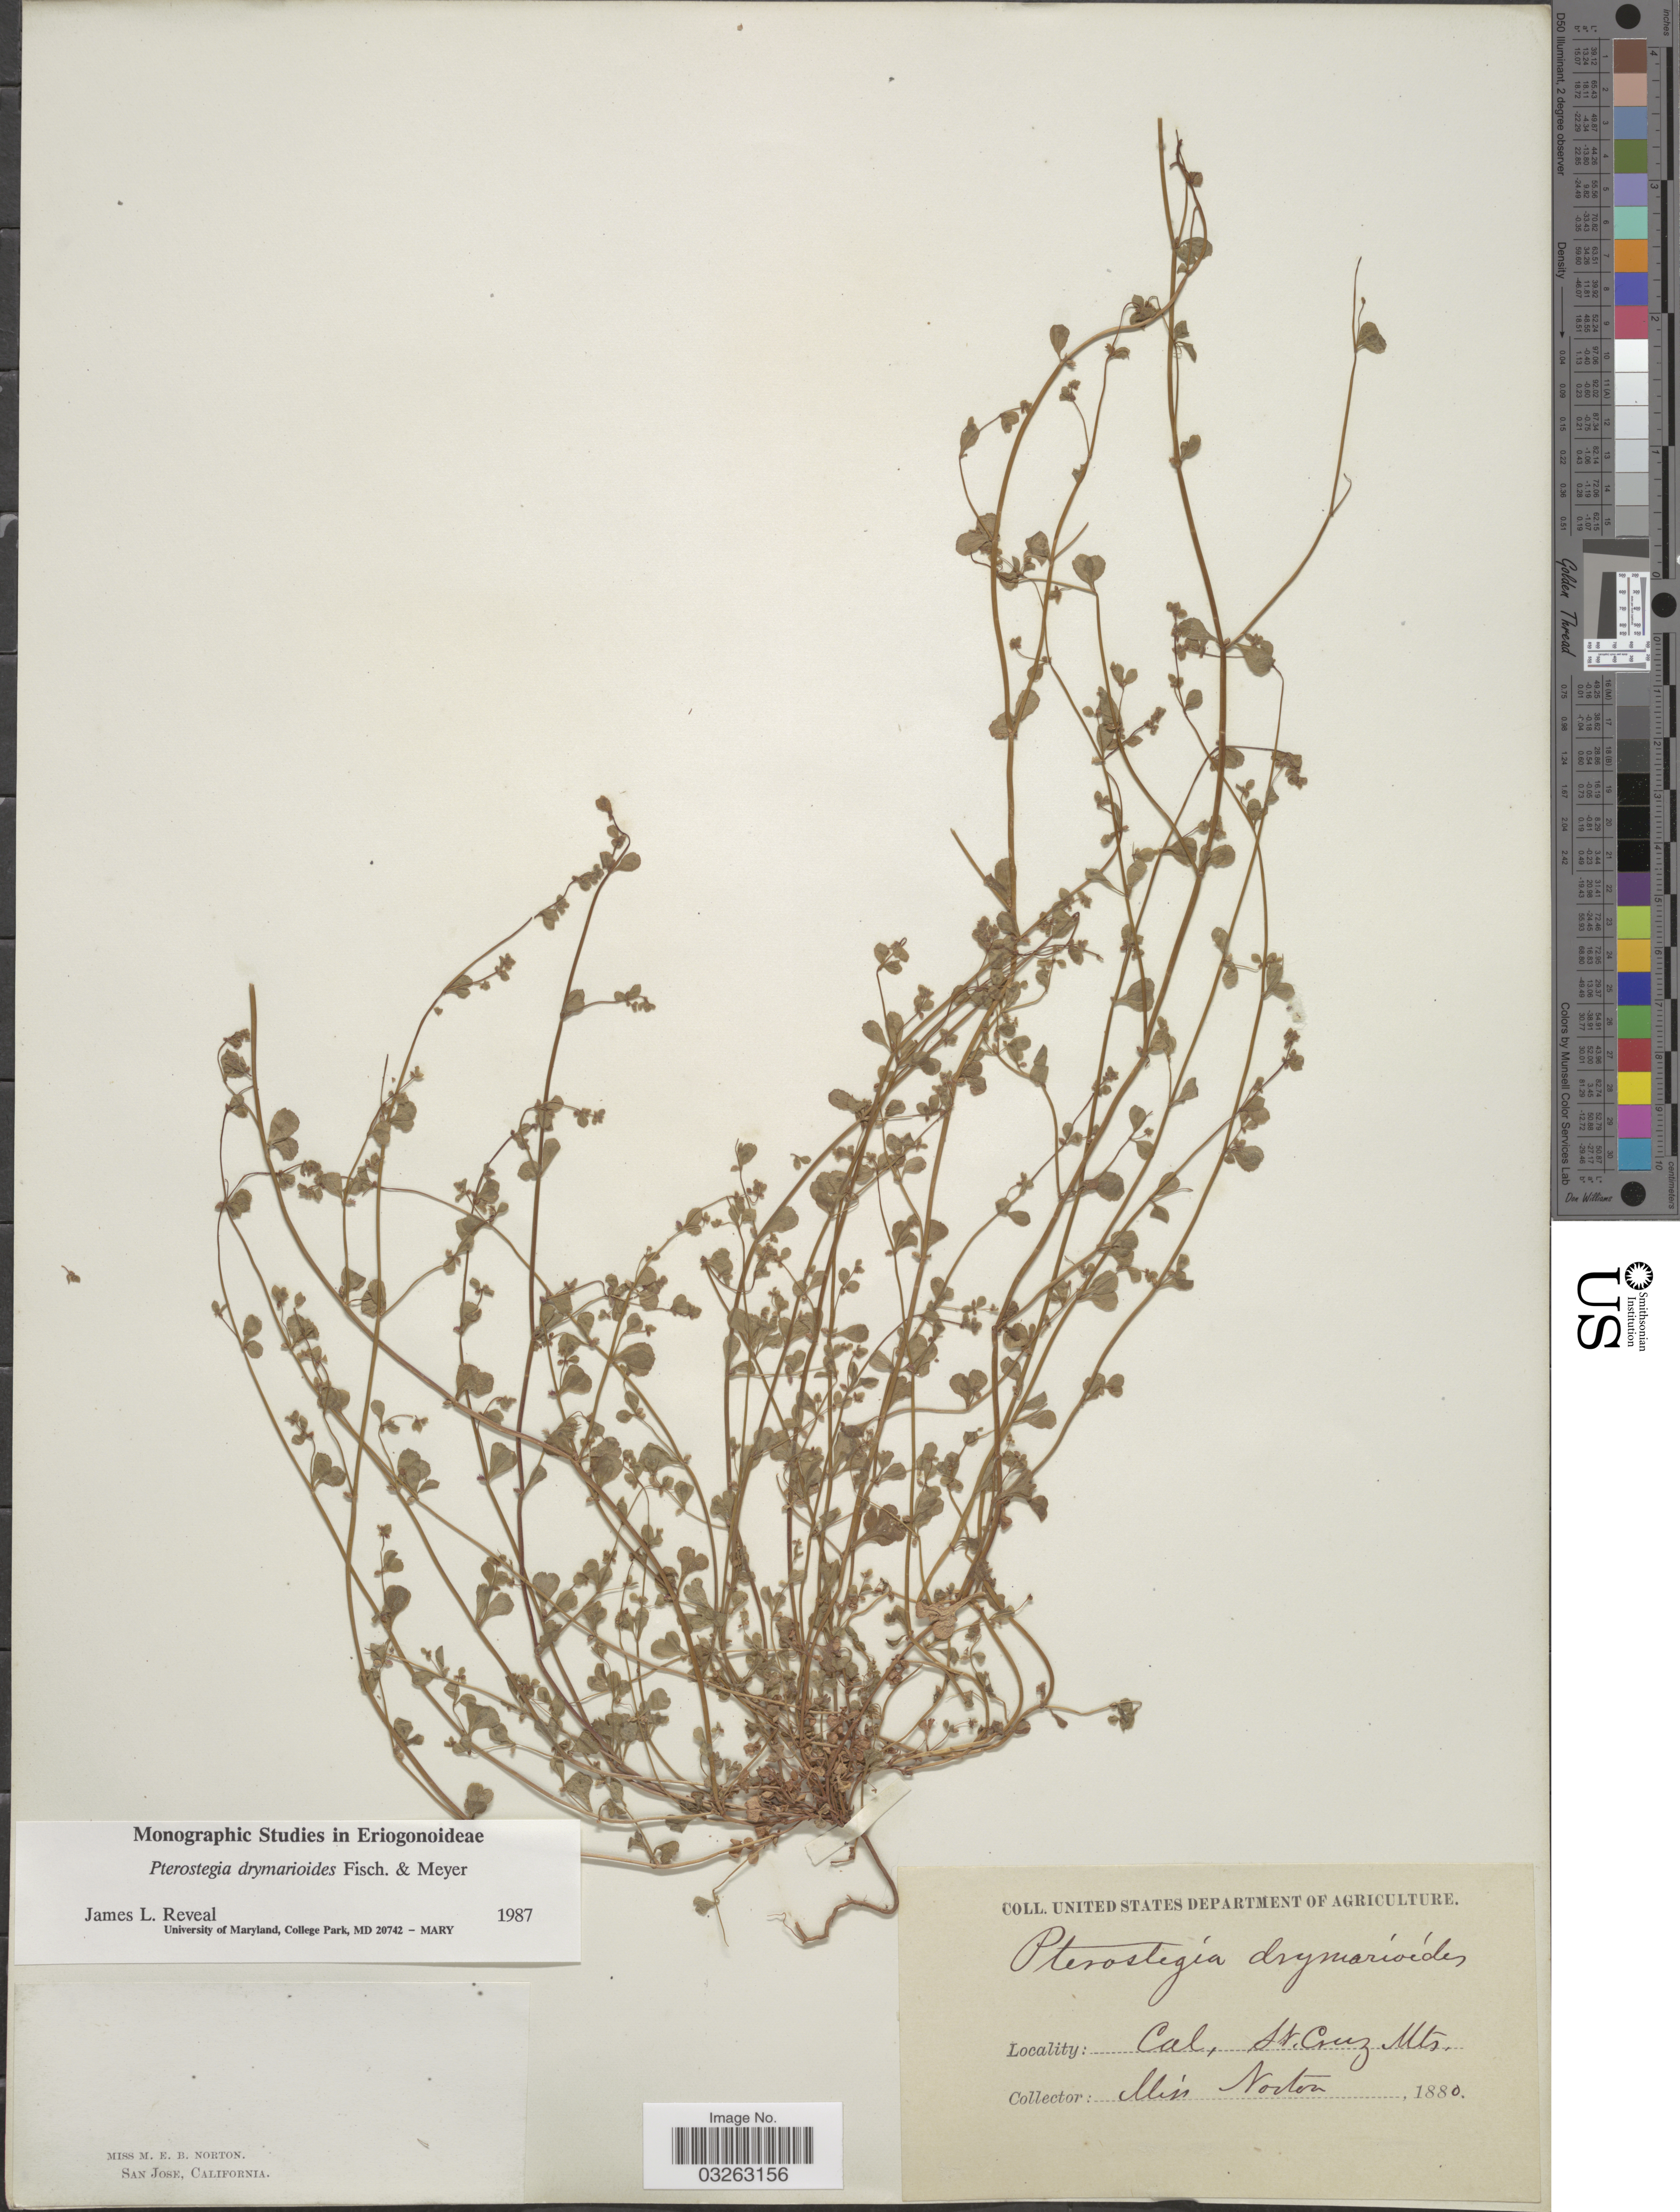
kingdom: Plantae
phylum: Tracheophyta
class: Magnoliopsida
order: Caryophyllales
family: Polygonaceae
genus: Pterostegia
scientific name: Pterostegia drymarioides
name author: Fisch. & C.A. Mey.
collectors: -. Norton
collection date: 1880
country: United States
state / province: California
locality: St. Cruz Mts.